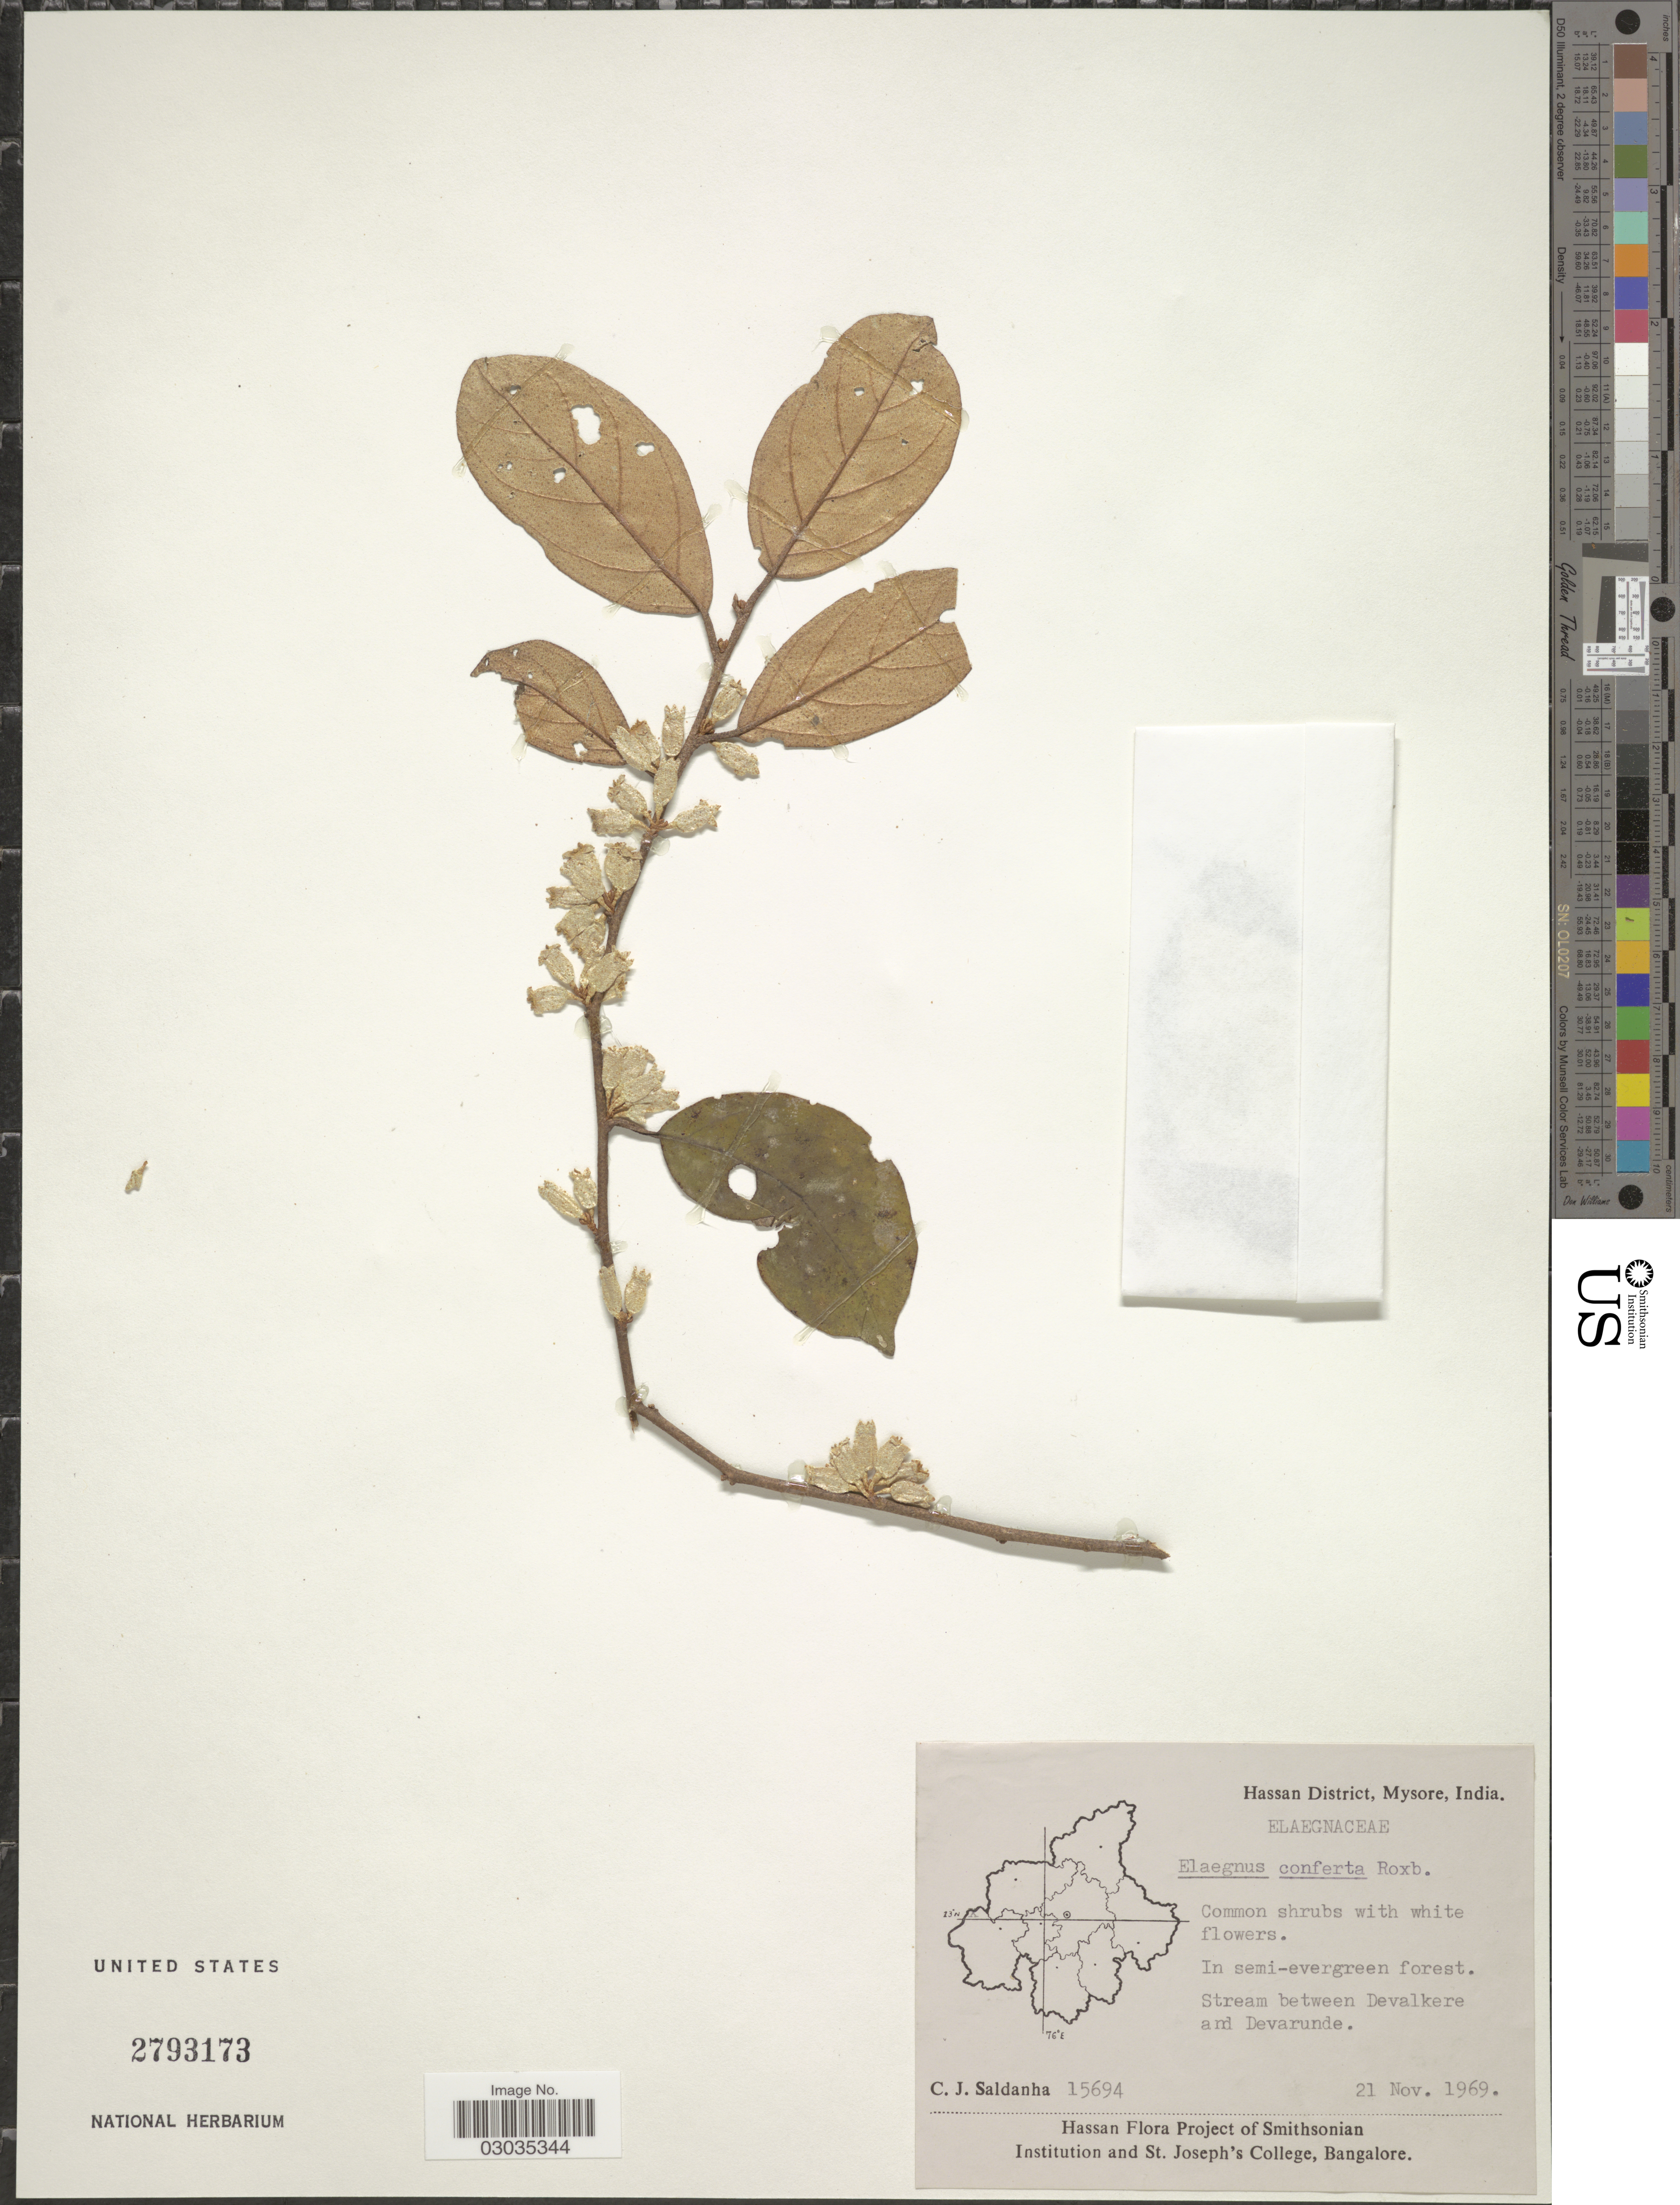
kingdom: Plantae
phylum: Tracheophyta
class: Magnoliopsida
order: Rosales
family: Elaeagnaceae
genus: Elaeagnus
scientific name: Elaeagnus conferta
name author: Roxb.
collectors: C. J. Saldanha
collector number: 15694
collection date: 1969-11-21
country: India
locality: Hassan District, Mysore. Stream between Devalkere and Devarunde.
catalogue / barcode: US 2793173